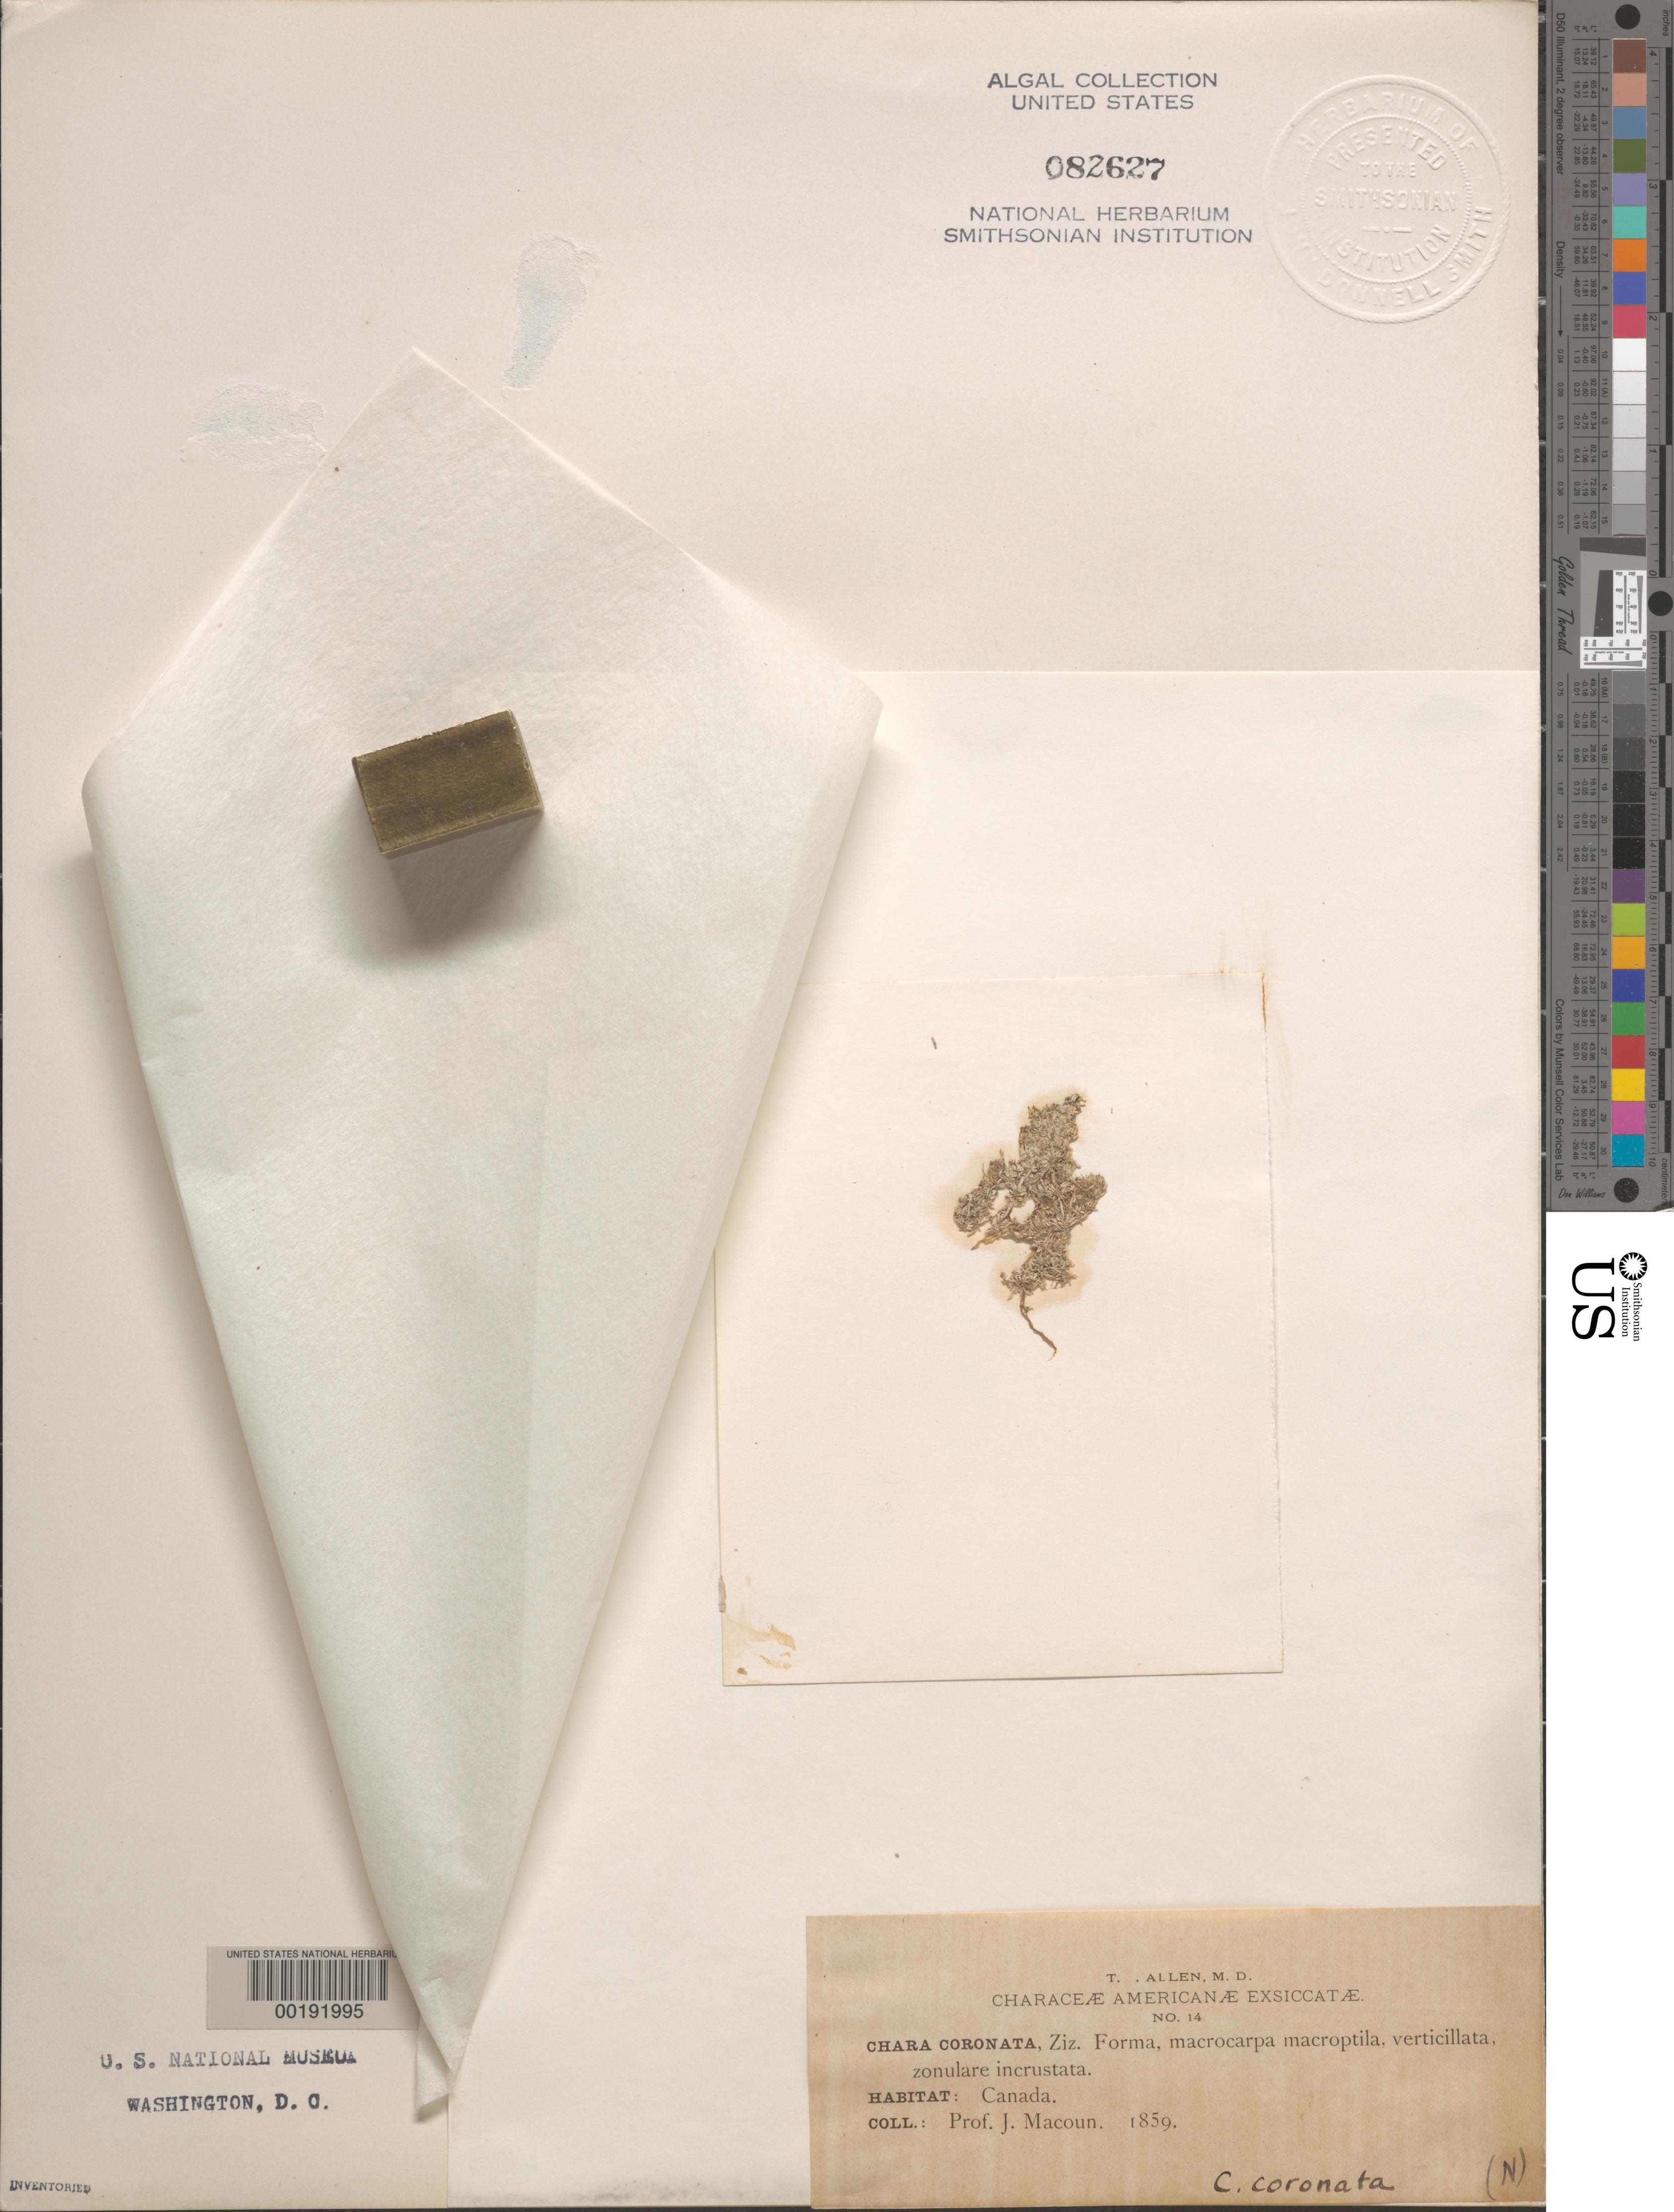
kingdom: Plantae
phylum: Charophyta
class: Charophyceae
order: Charales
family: Characeae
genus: Chara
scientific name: Chara braunii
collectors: J. Macoun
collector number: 14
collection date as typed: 1859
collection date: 1859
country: Canada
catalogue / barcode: US 82627